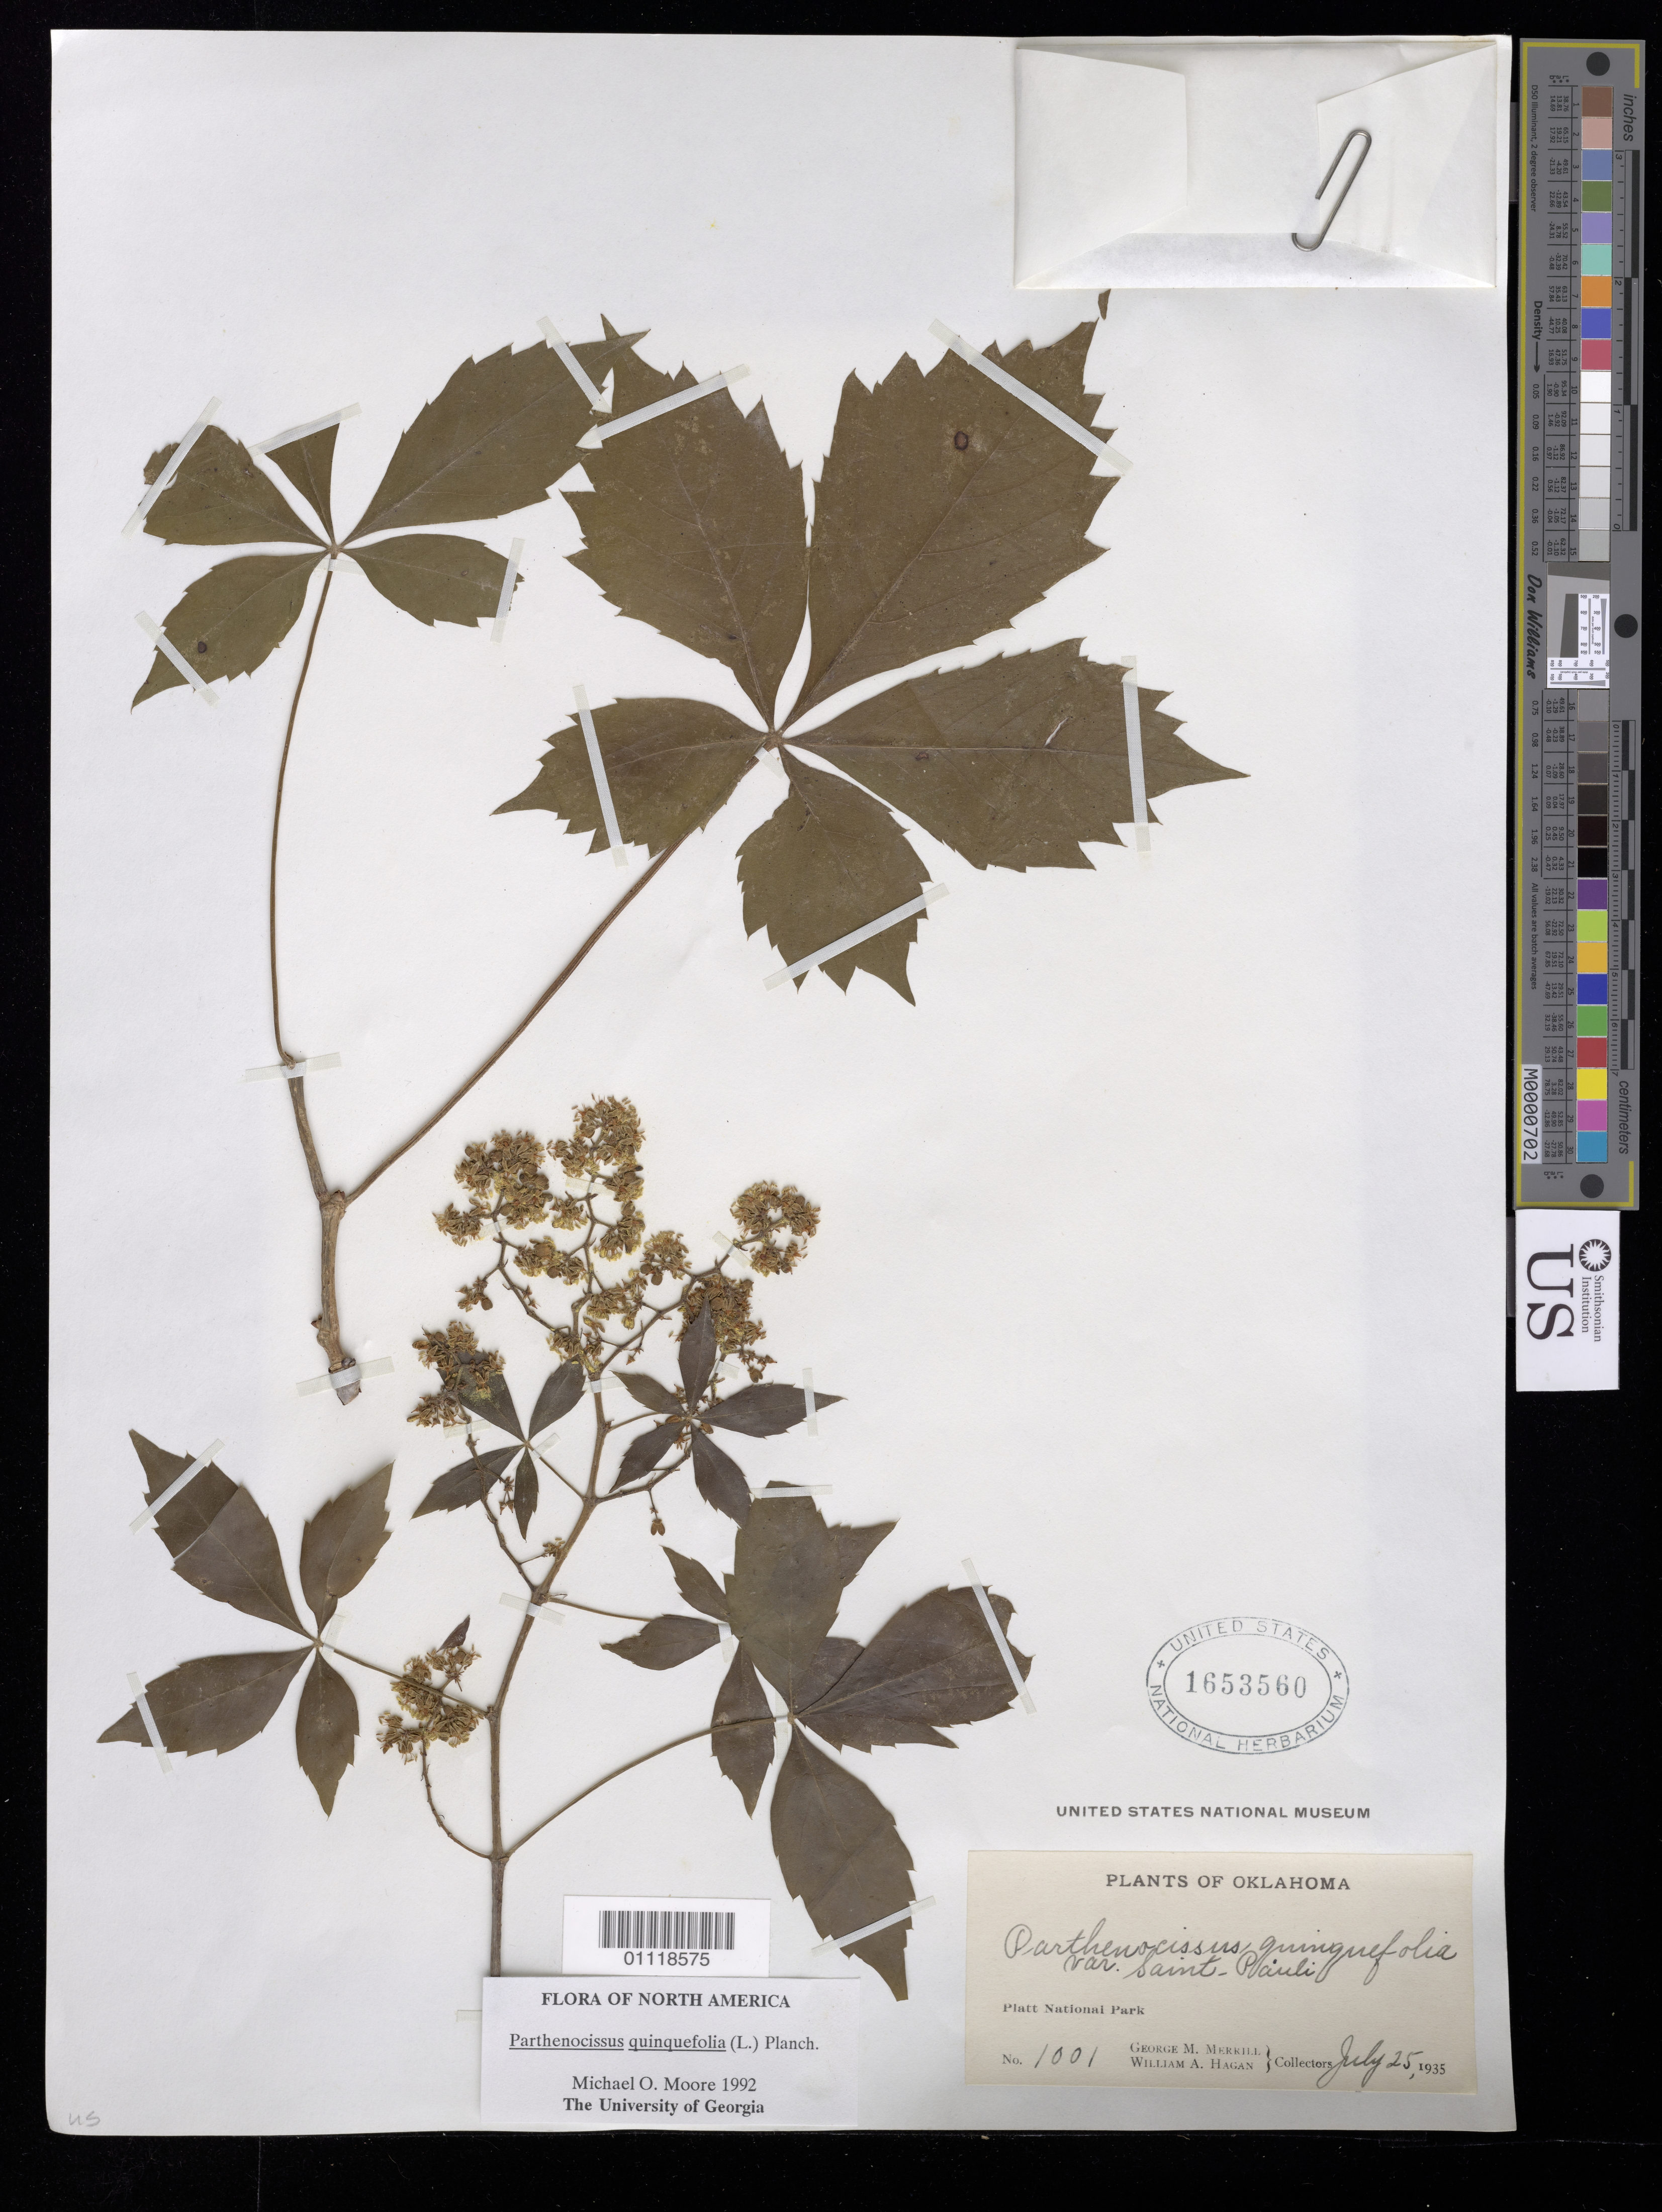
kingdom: Plantae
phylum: Tracheophyta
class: Magnoliopsida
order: Vitales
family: Vitaceae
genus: Parthenocissus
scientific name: Parthenocissus quinquefolia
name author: (L.) Planch.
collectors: G. M. Merrill & W. Hagan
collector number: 1001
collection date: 1935-07-25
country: United States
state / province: Oklahoma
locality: Platt National Park.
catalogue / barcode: US 1653560